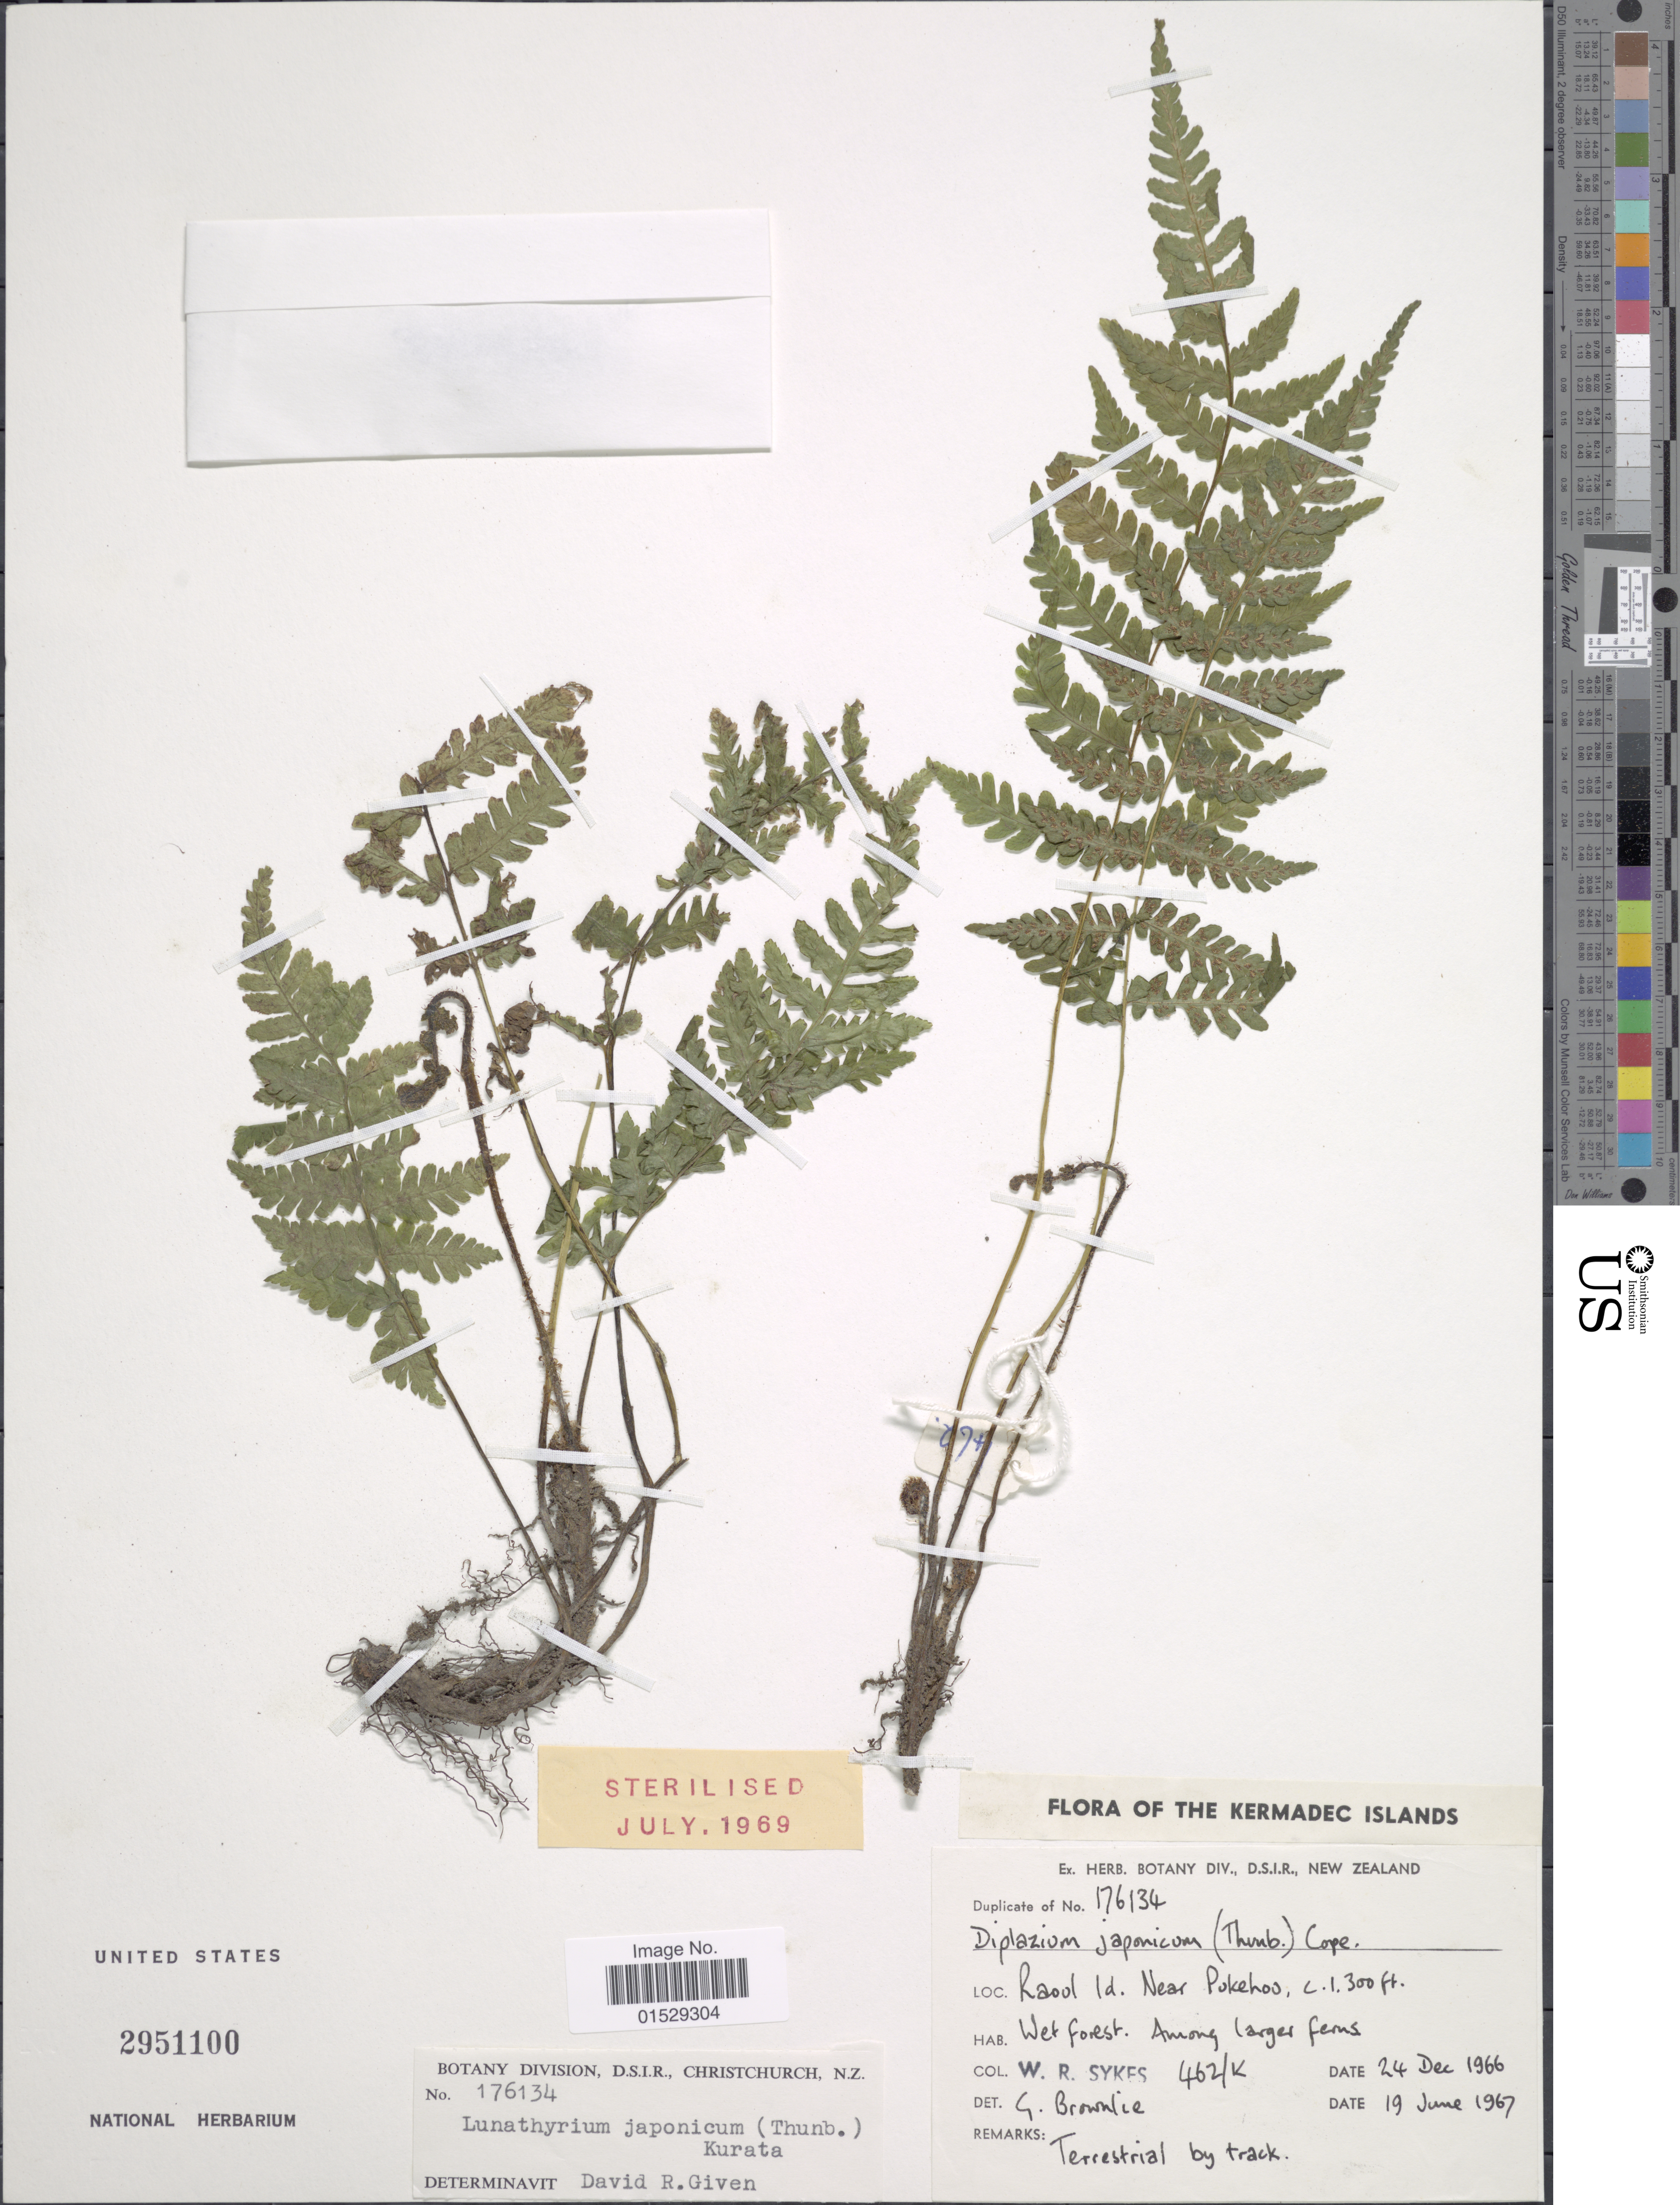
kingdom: Plantae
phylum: Tracheophyta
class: Polypodiopsida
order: Polypodiales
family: Athyriaceae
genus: Deparia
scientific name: Deparia japonica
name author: (Thunb.) M. Kato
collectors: W. R. Sykes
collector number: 462/k*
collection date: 1966-12-24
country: New Zealand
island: Raoul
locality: Kermadec Islands, Raoul Island., near Pokehov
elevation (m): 396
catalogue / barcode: US 2951100